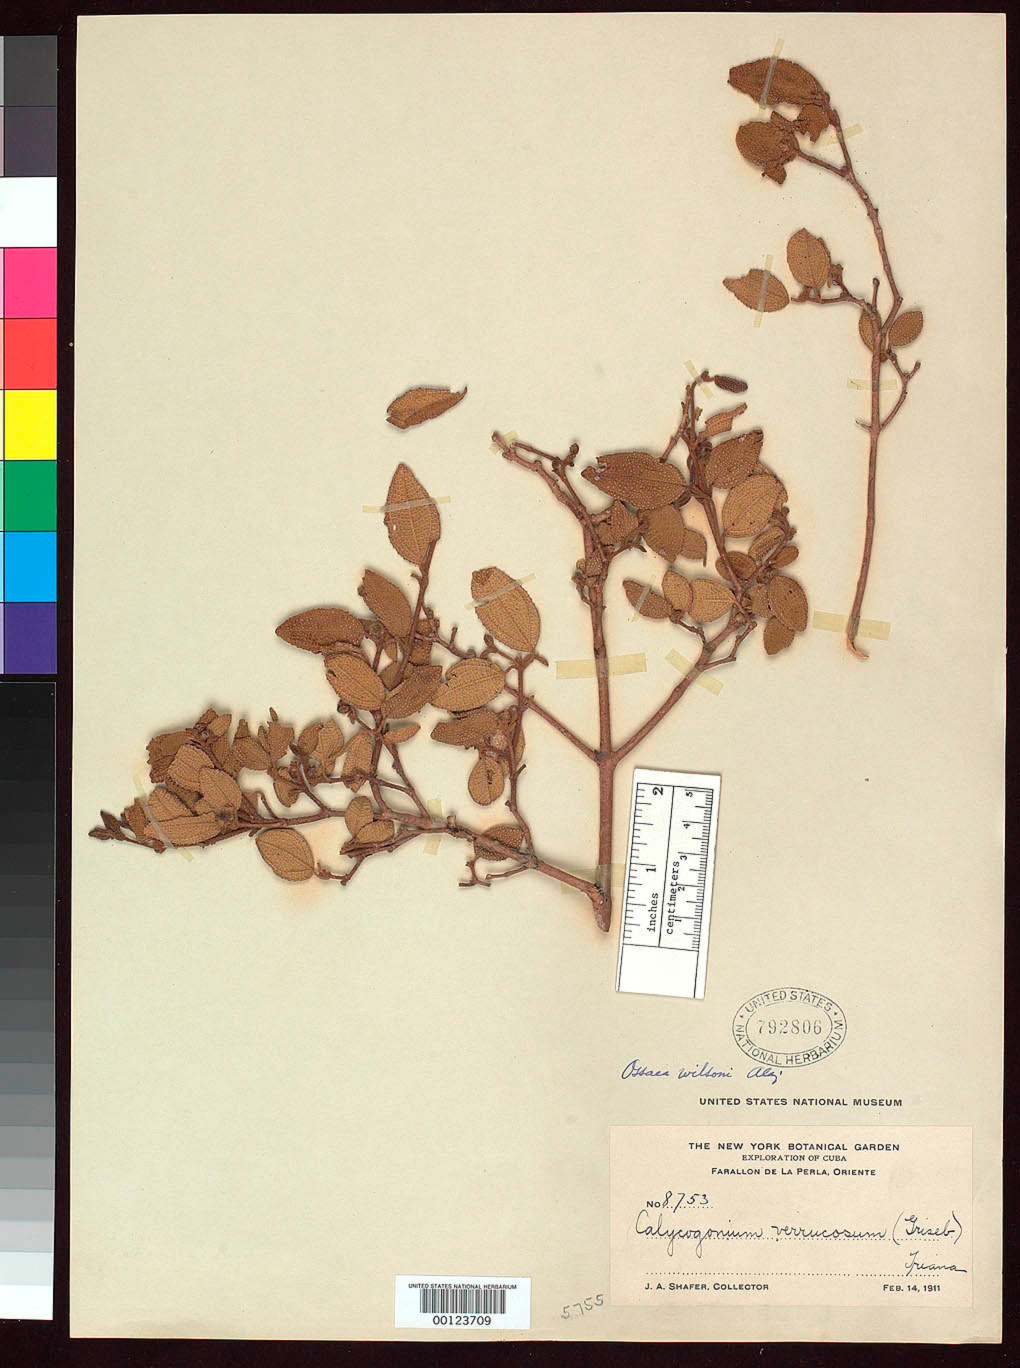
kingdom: Plantae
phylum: Tracheophyta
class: Magnoliopsida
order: Myrtales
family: Melastomataceae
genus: Ossaea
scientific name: Ossaea wilsonii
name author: Alain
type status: Isotype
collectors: J. A. Shafer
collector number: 8753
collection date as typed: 14 Feb 1911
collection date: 1911-02-14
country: Cuba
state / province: Oriente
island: Greater Antilles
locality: Farallon de Laperla.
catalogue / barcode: US 792806